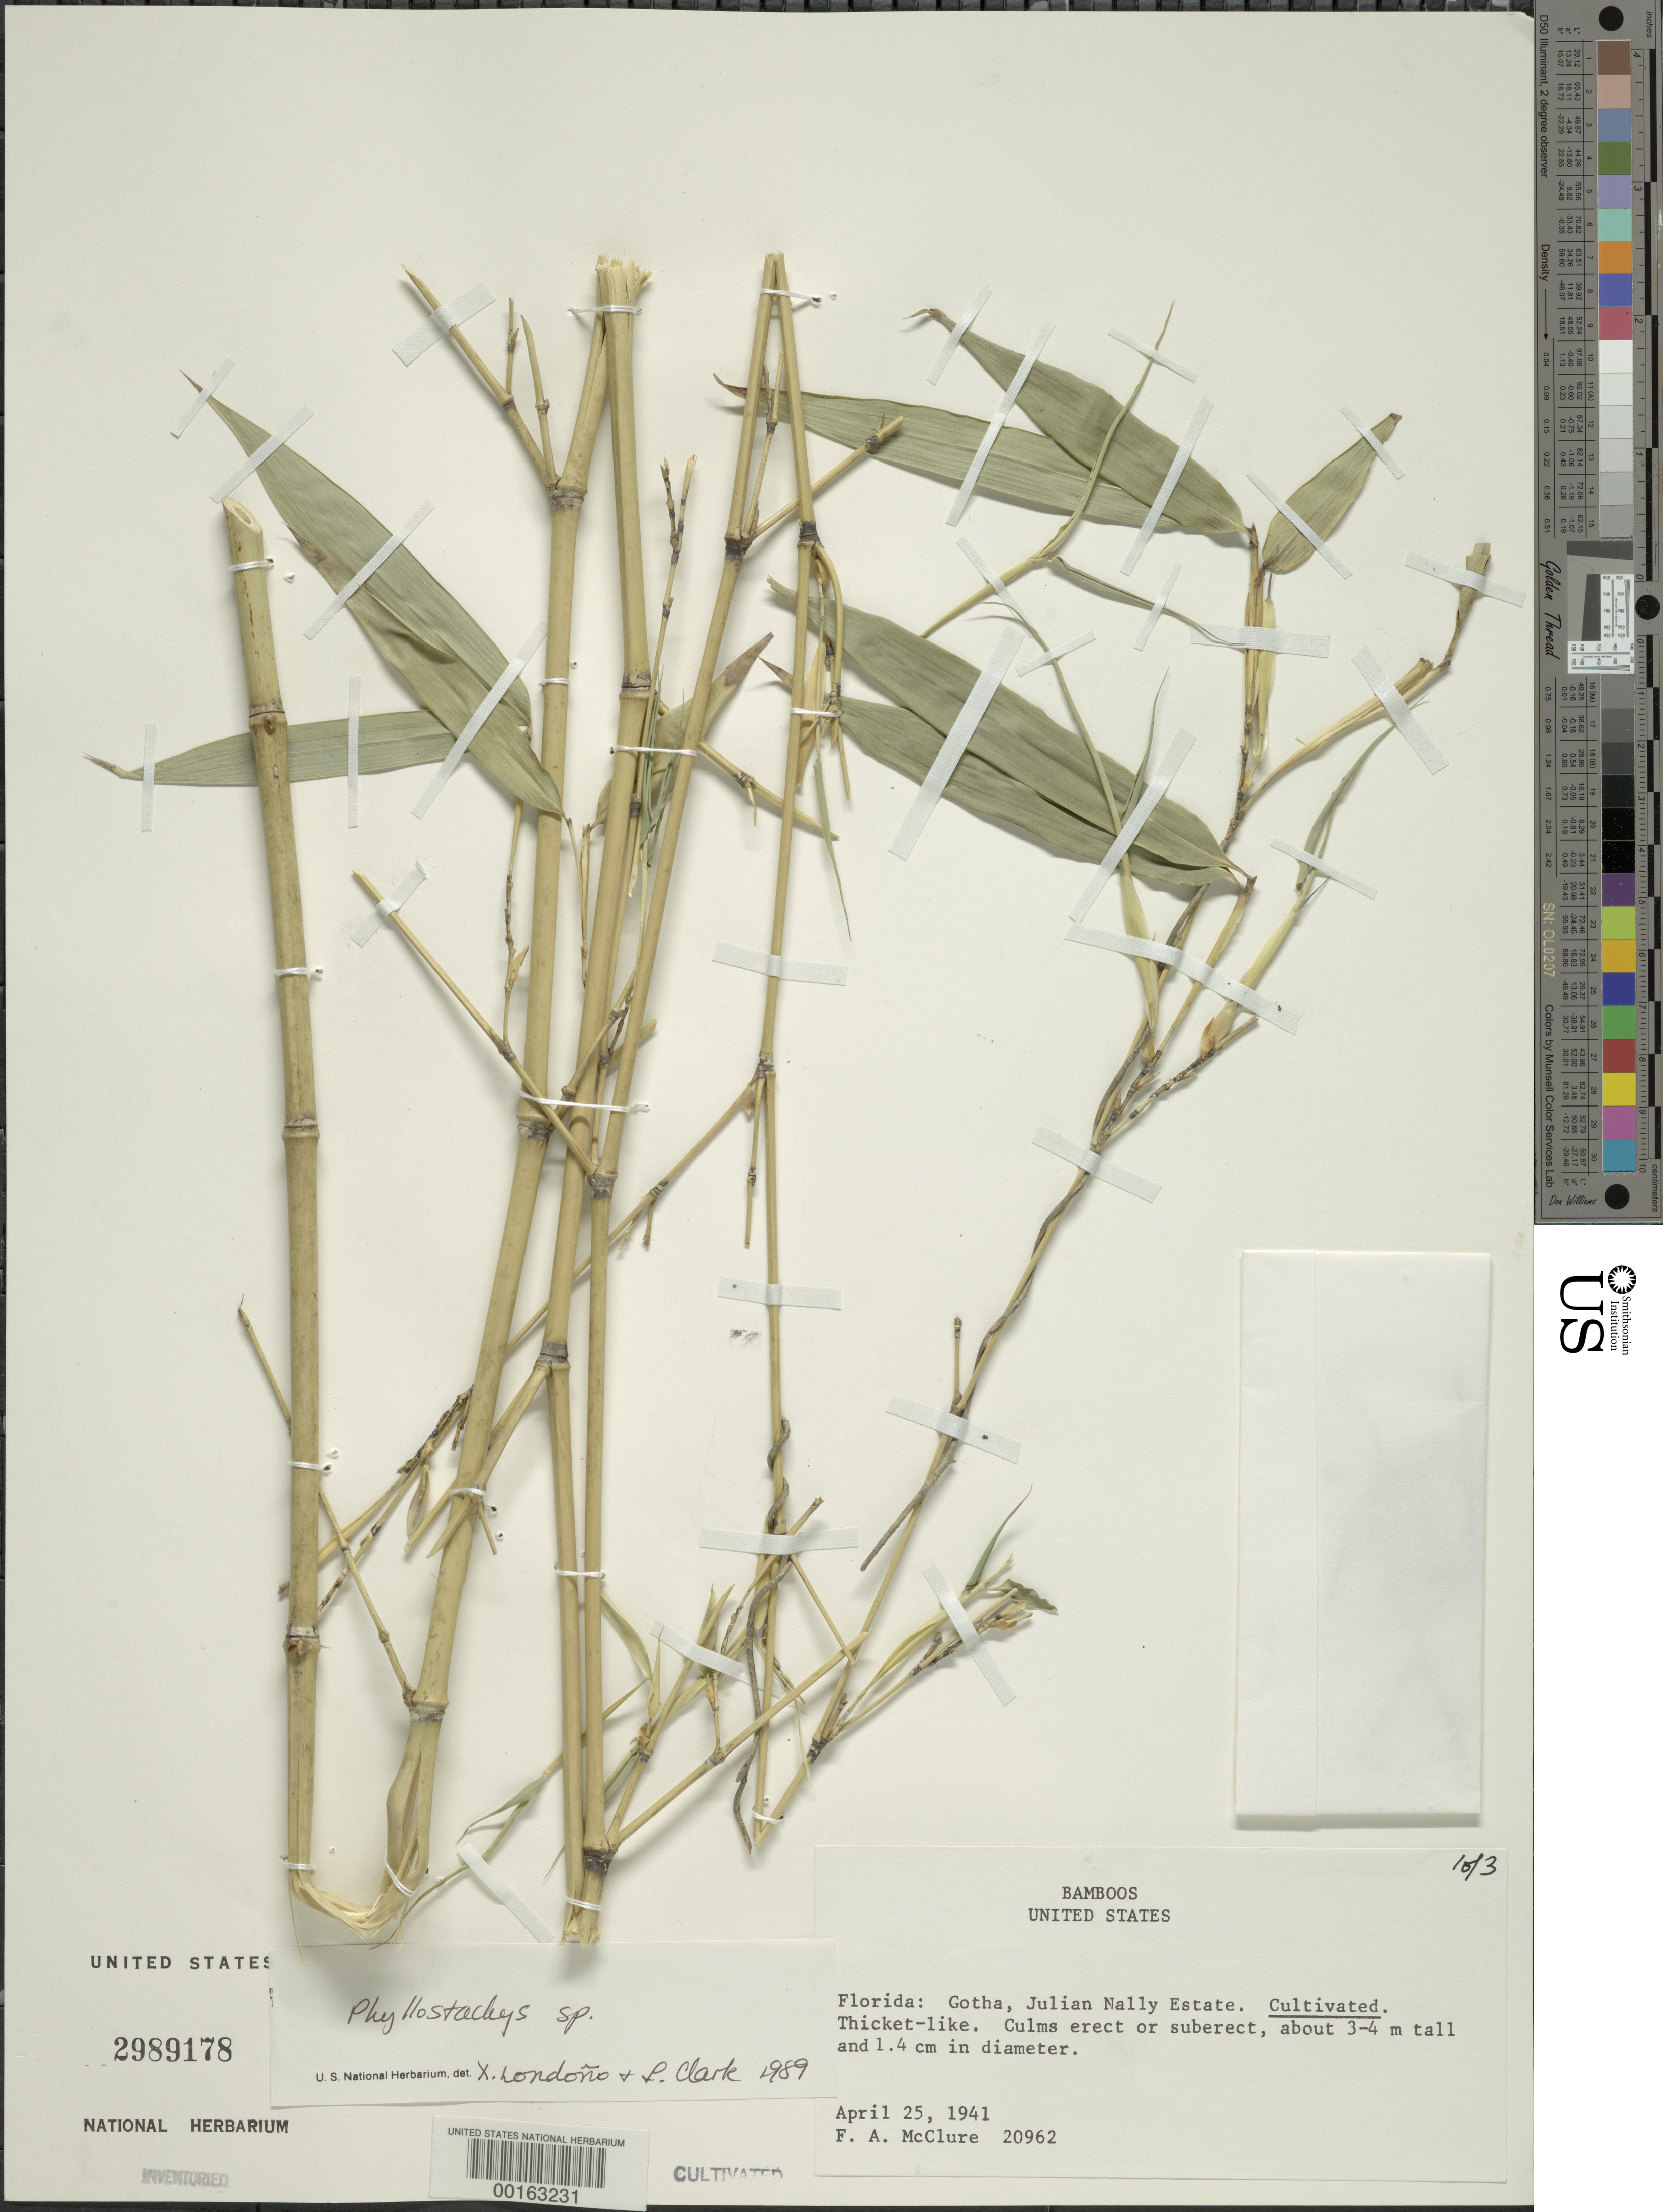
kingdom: Plantae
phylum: Tracheophyta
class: Liliopsida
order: Poales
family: Poaceae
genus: Phyllostachys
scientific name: Phyllostachys sp.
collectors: F. A. McClure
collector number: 20962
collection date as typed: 25 Apr 1941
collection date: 1941-04-25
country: United States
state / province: Florida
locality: Gotha, Julian Nally Estate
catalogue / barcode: US 2989178